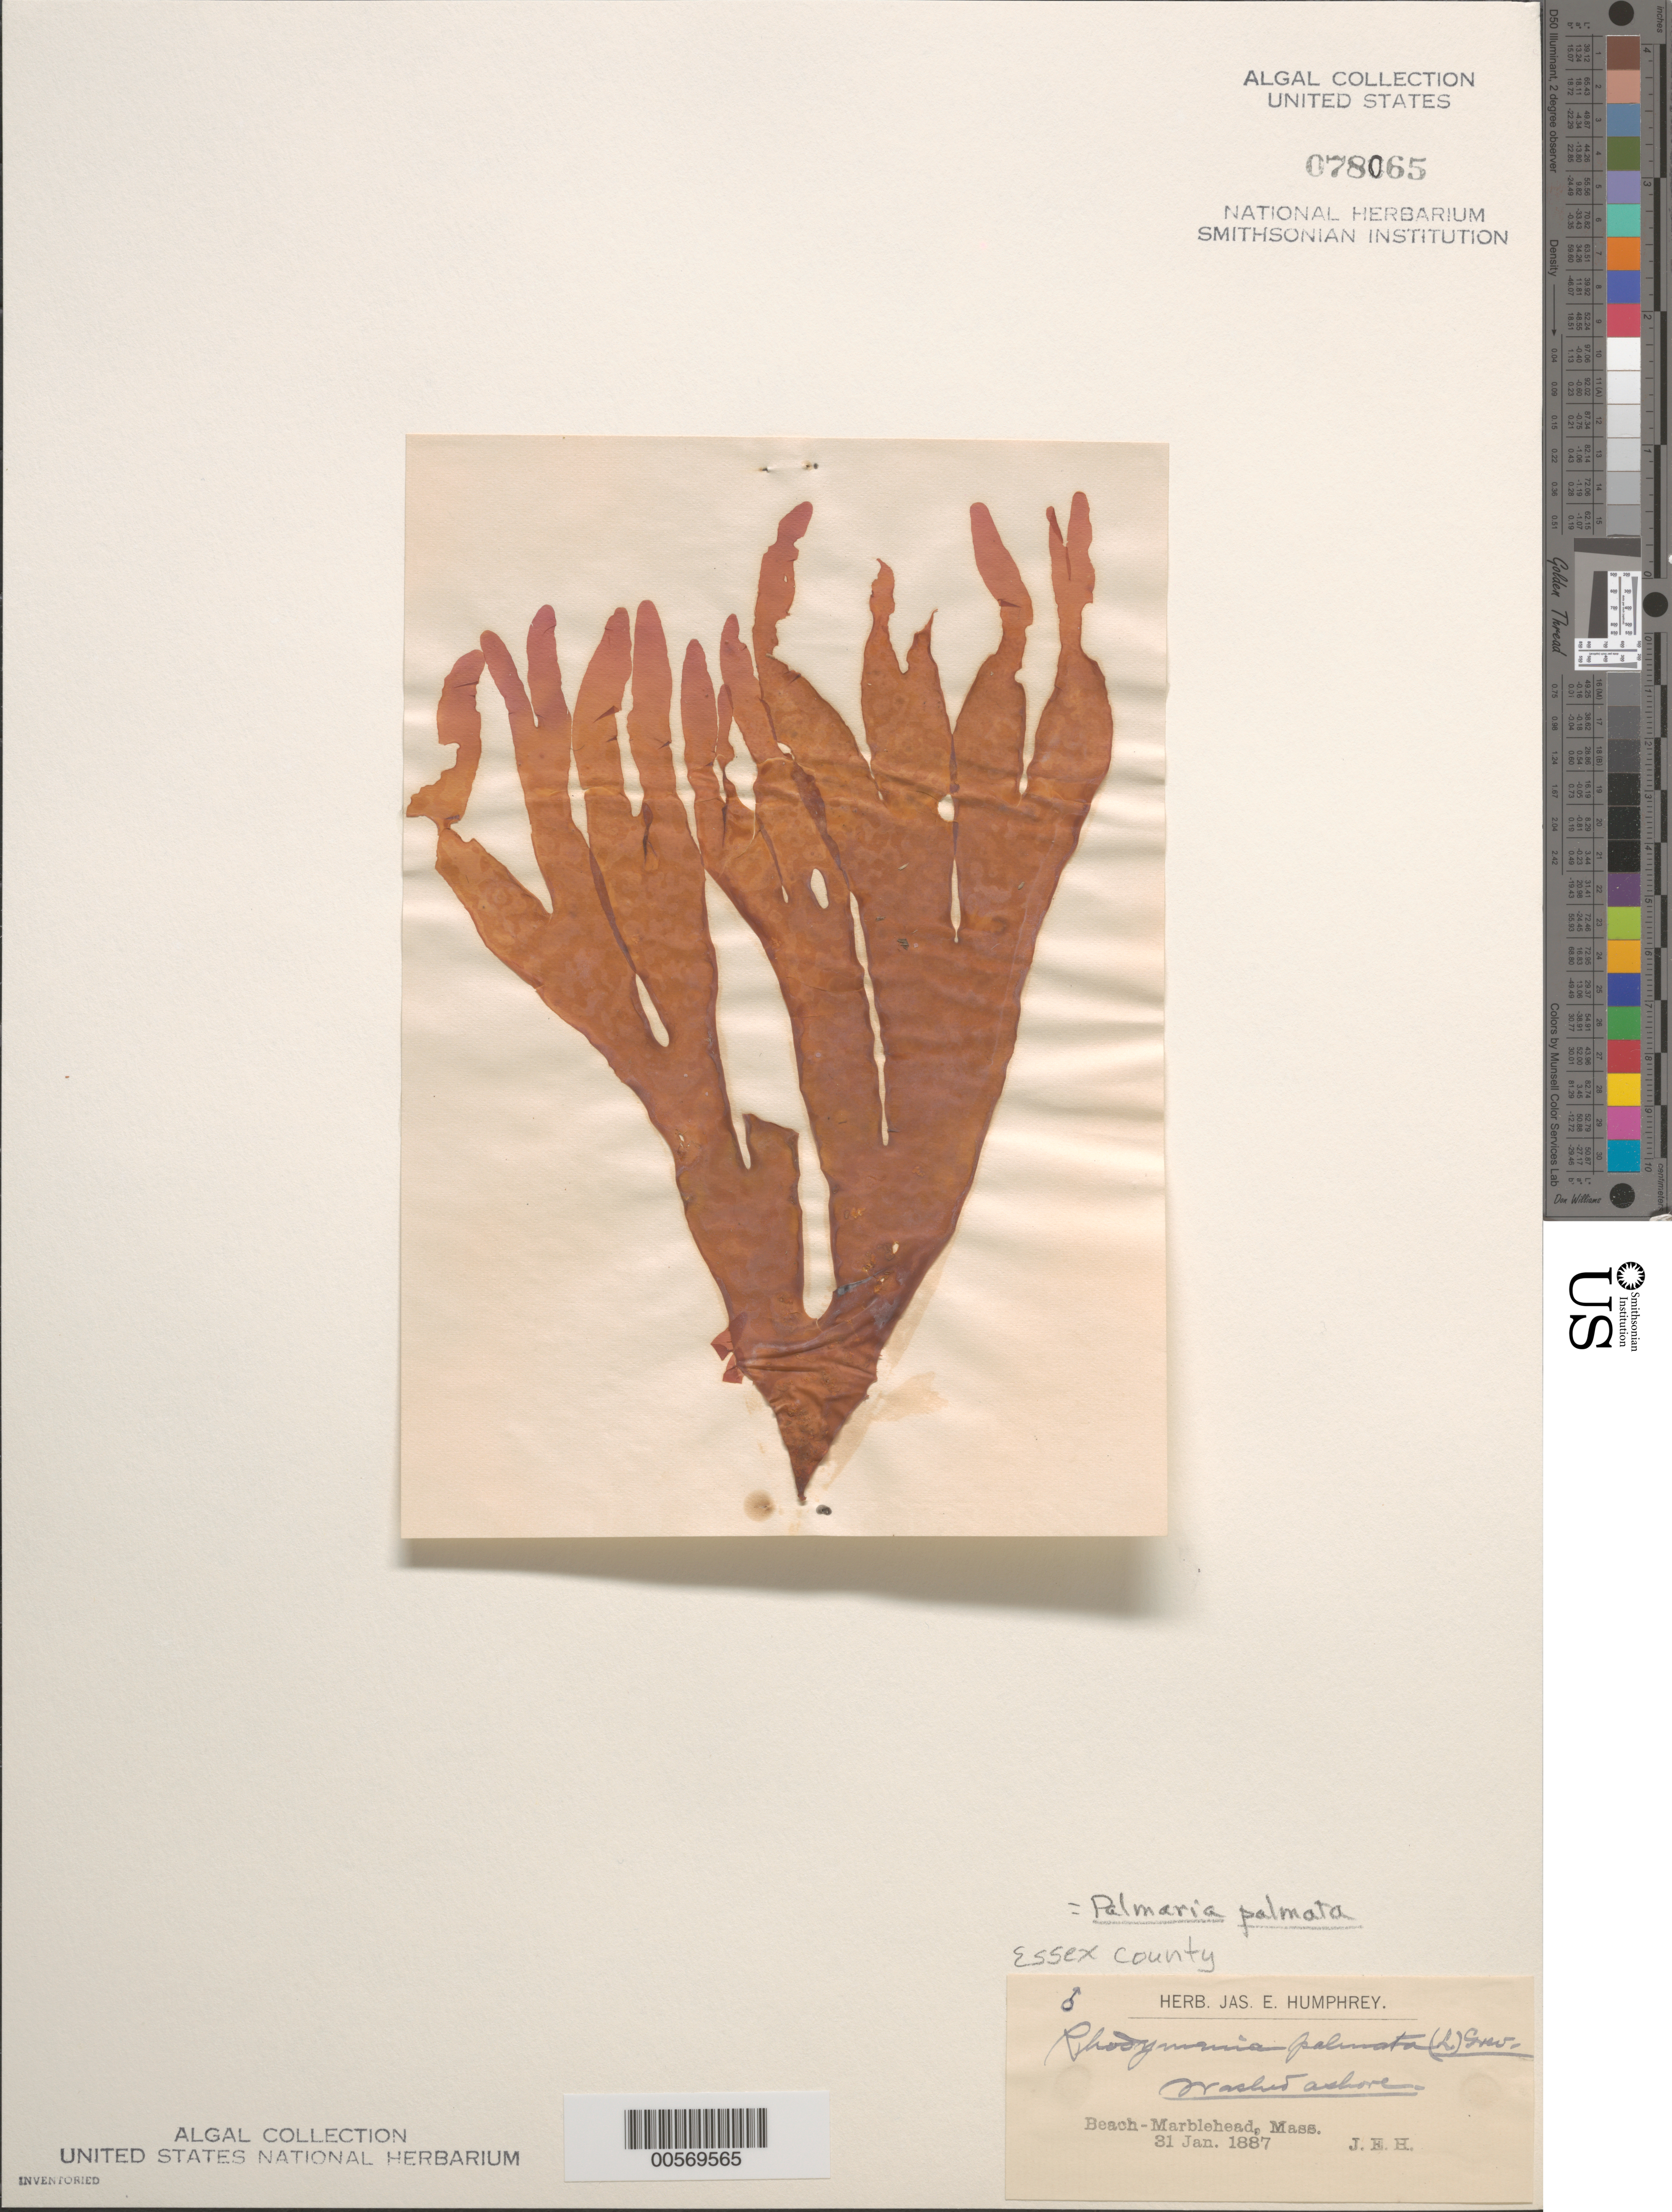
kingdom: Plantae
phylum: Rhodophyta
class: Florideophyceae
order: Palmariales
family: Palmariaceae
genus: Palmaria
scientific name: Palmaria palmata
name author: (L.) F. Weber & D. Mohr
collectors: J. Humphrey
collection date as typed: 31 Jan 1887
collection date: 1887-01-31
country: United States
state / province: Massachusetts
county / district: Essex County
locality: Marblehead Beach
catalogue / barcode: US 78065